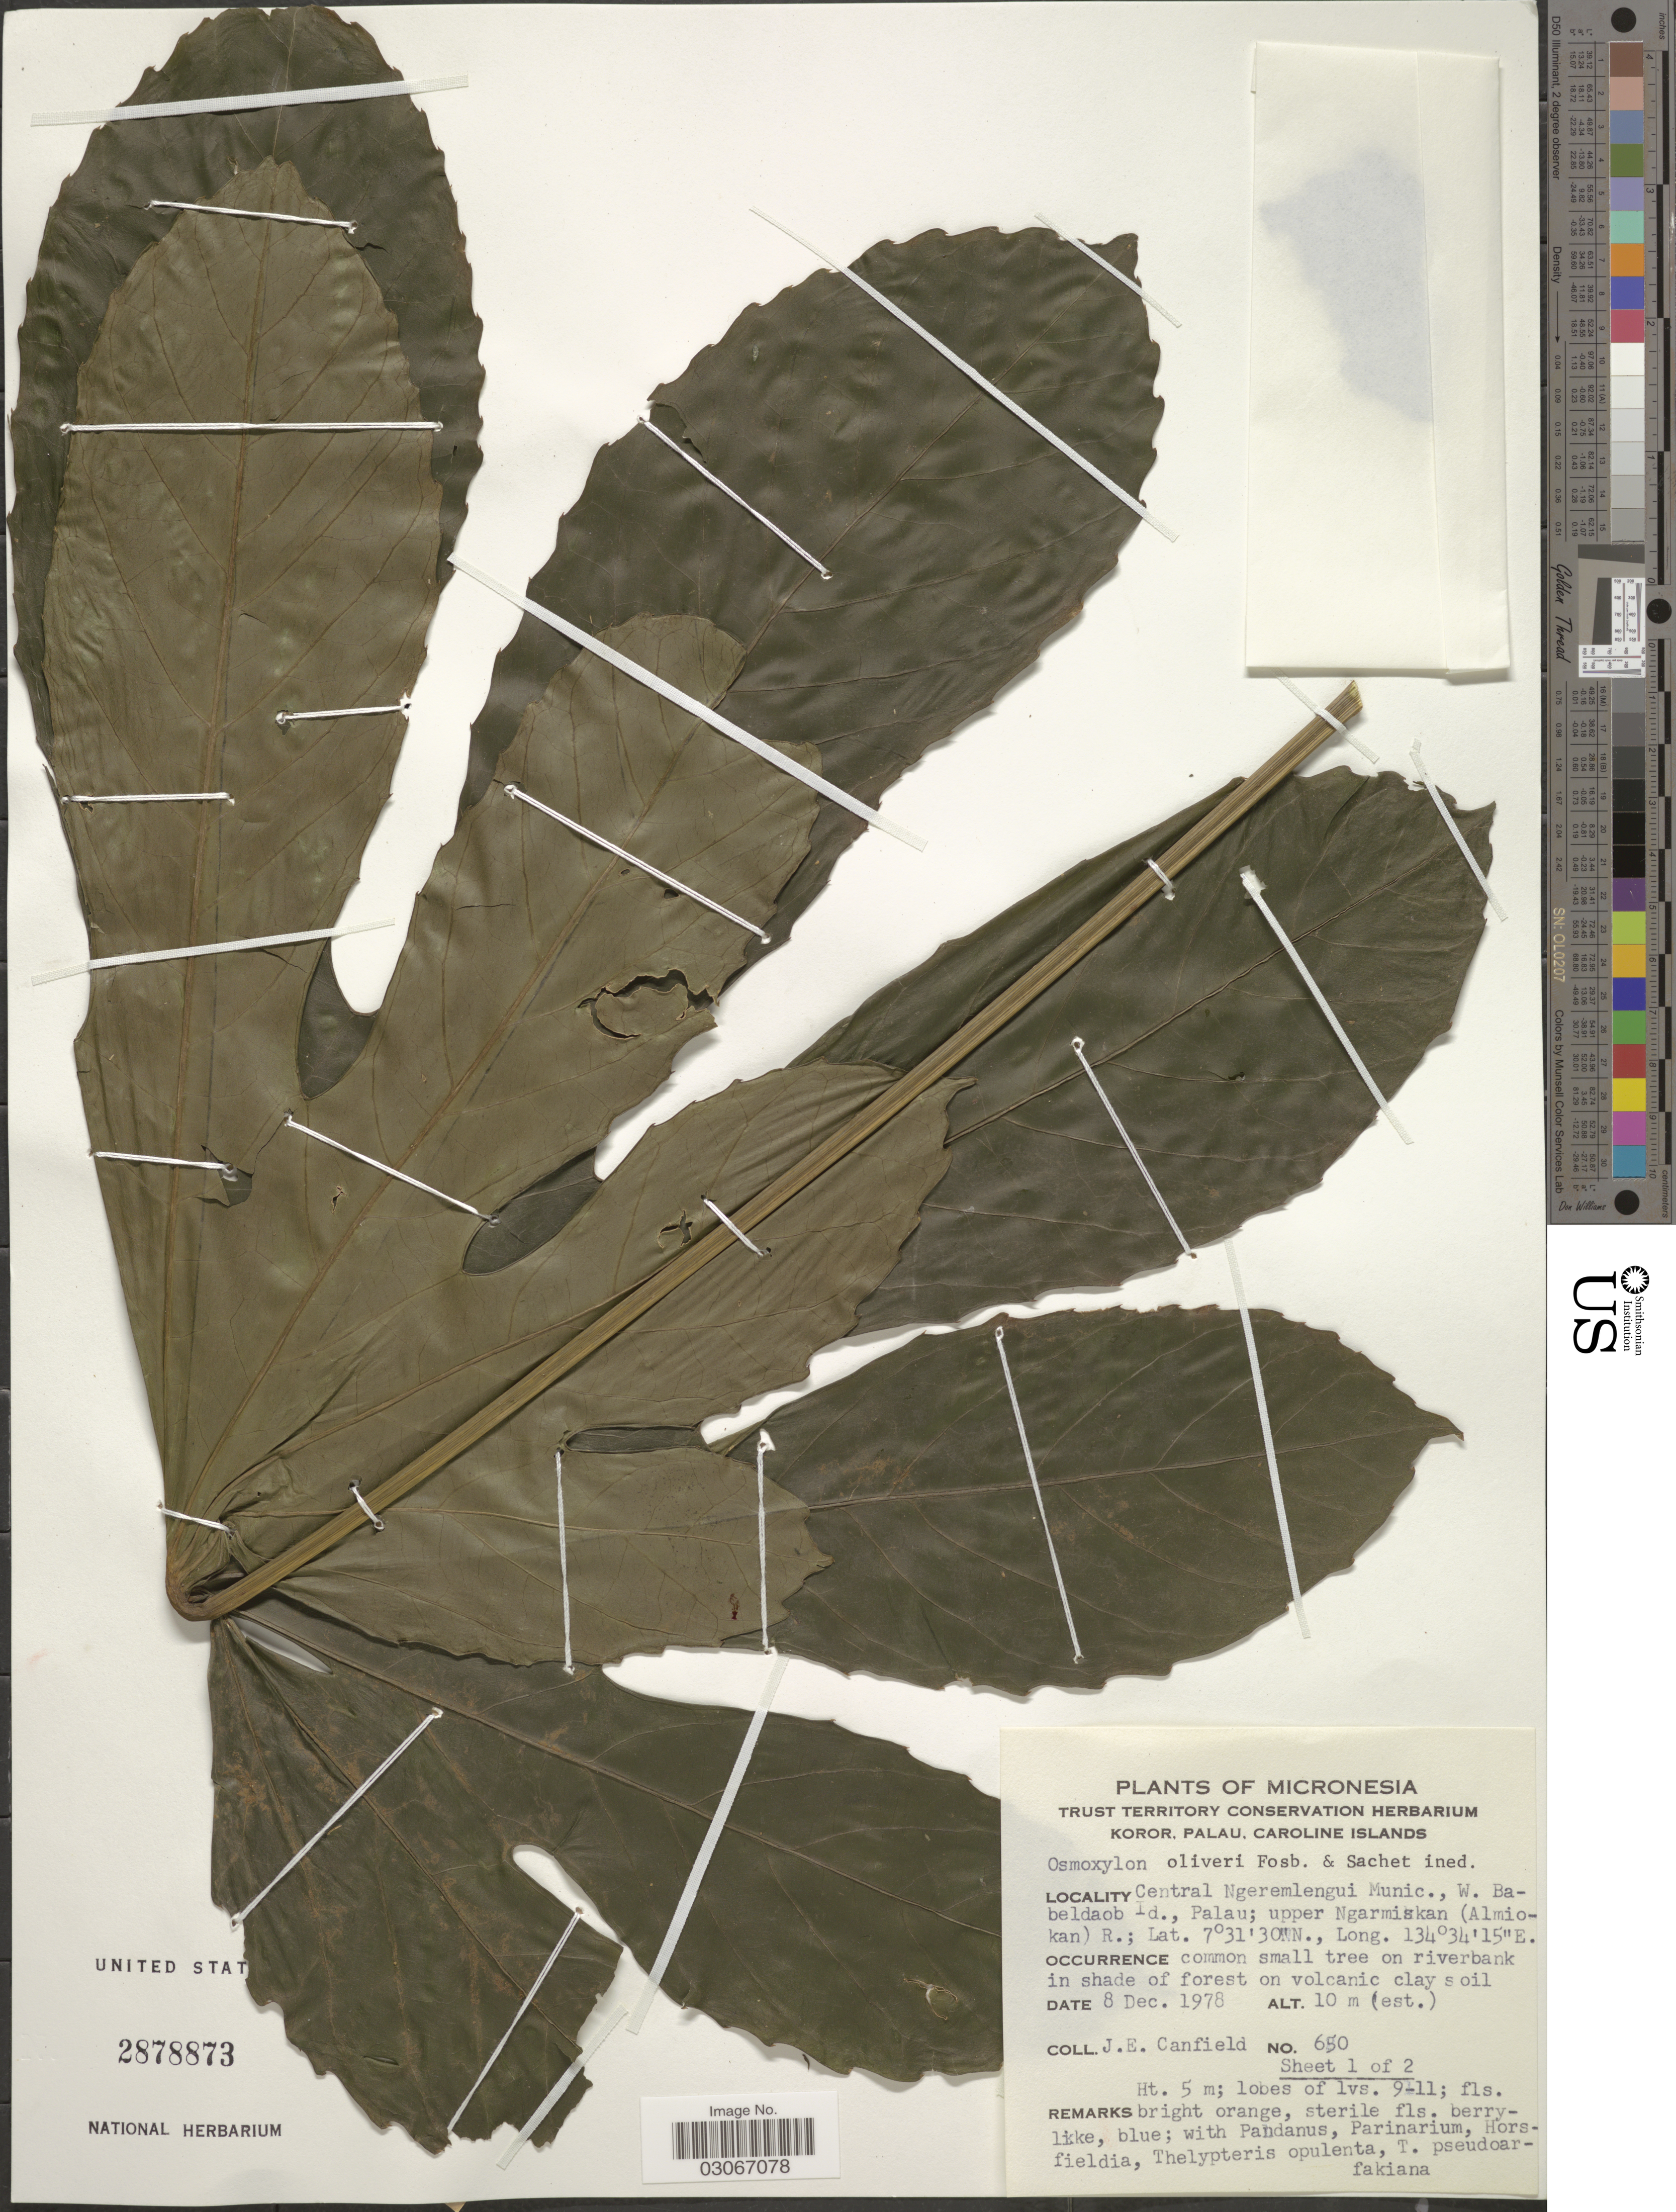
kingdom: Plantae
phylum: Tracheophyta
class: Magnoliopsida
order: Apiales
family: Araliaceae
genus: Osmoxylon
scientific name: Osmoxylon oliveri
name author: Fosberg & Sachet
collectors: J. E. Canfield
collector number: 650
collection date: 1978-12-08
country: Palau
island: Babeldaob [Babelthuap]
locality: Central Ngeremlengui Munic., W. Babeldaob Id., Palau; upper Ngarmiskan (Almiokan) R.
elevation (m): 10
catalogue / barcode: US 2878873